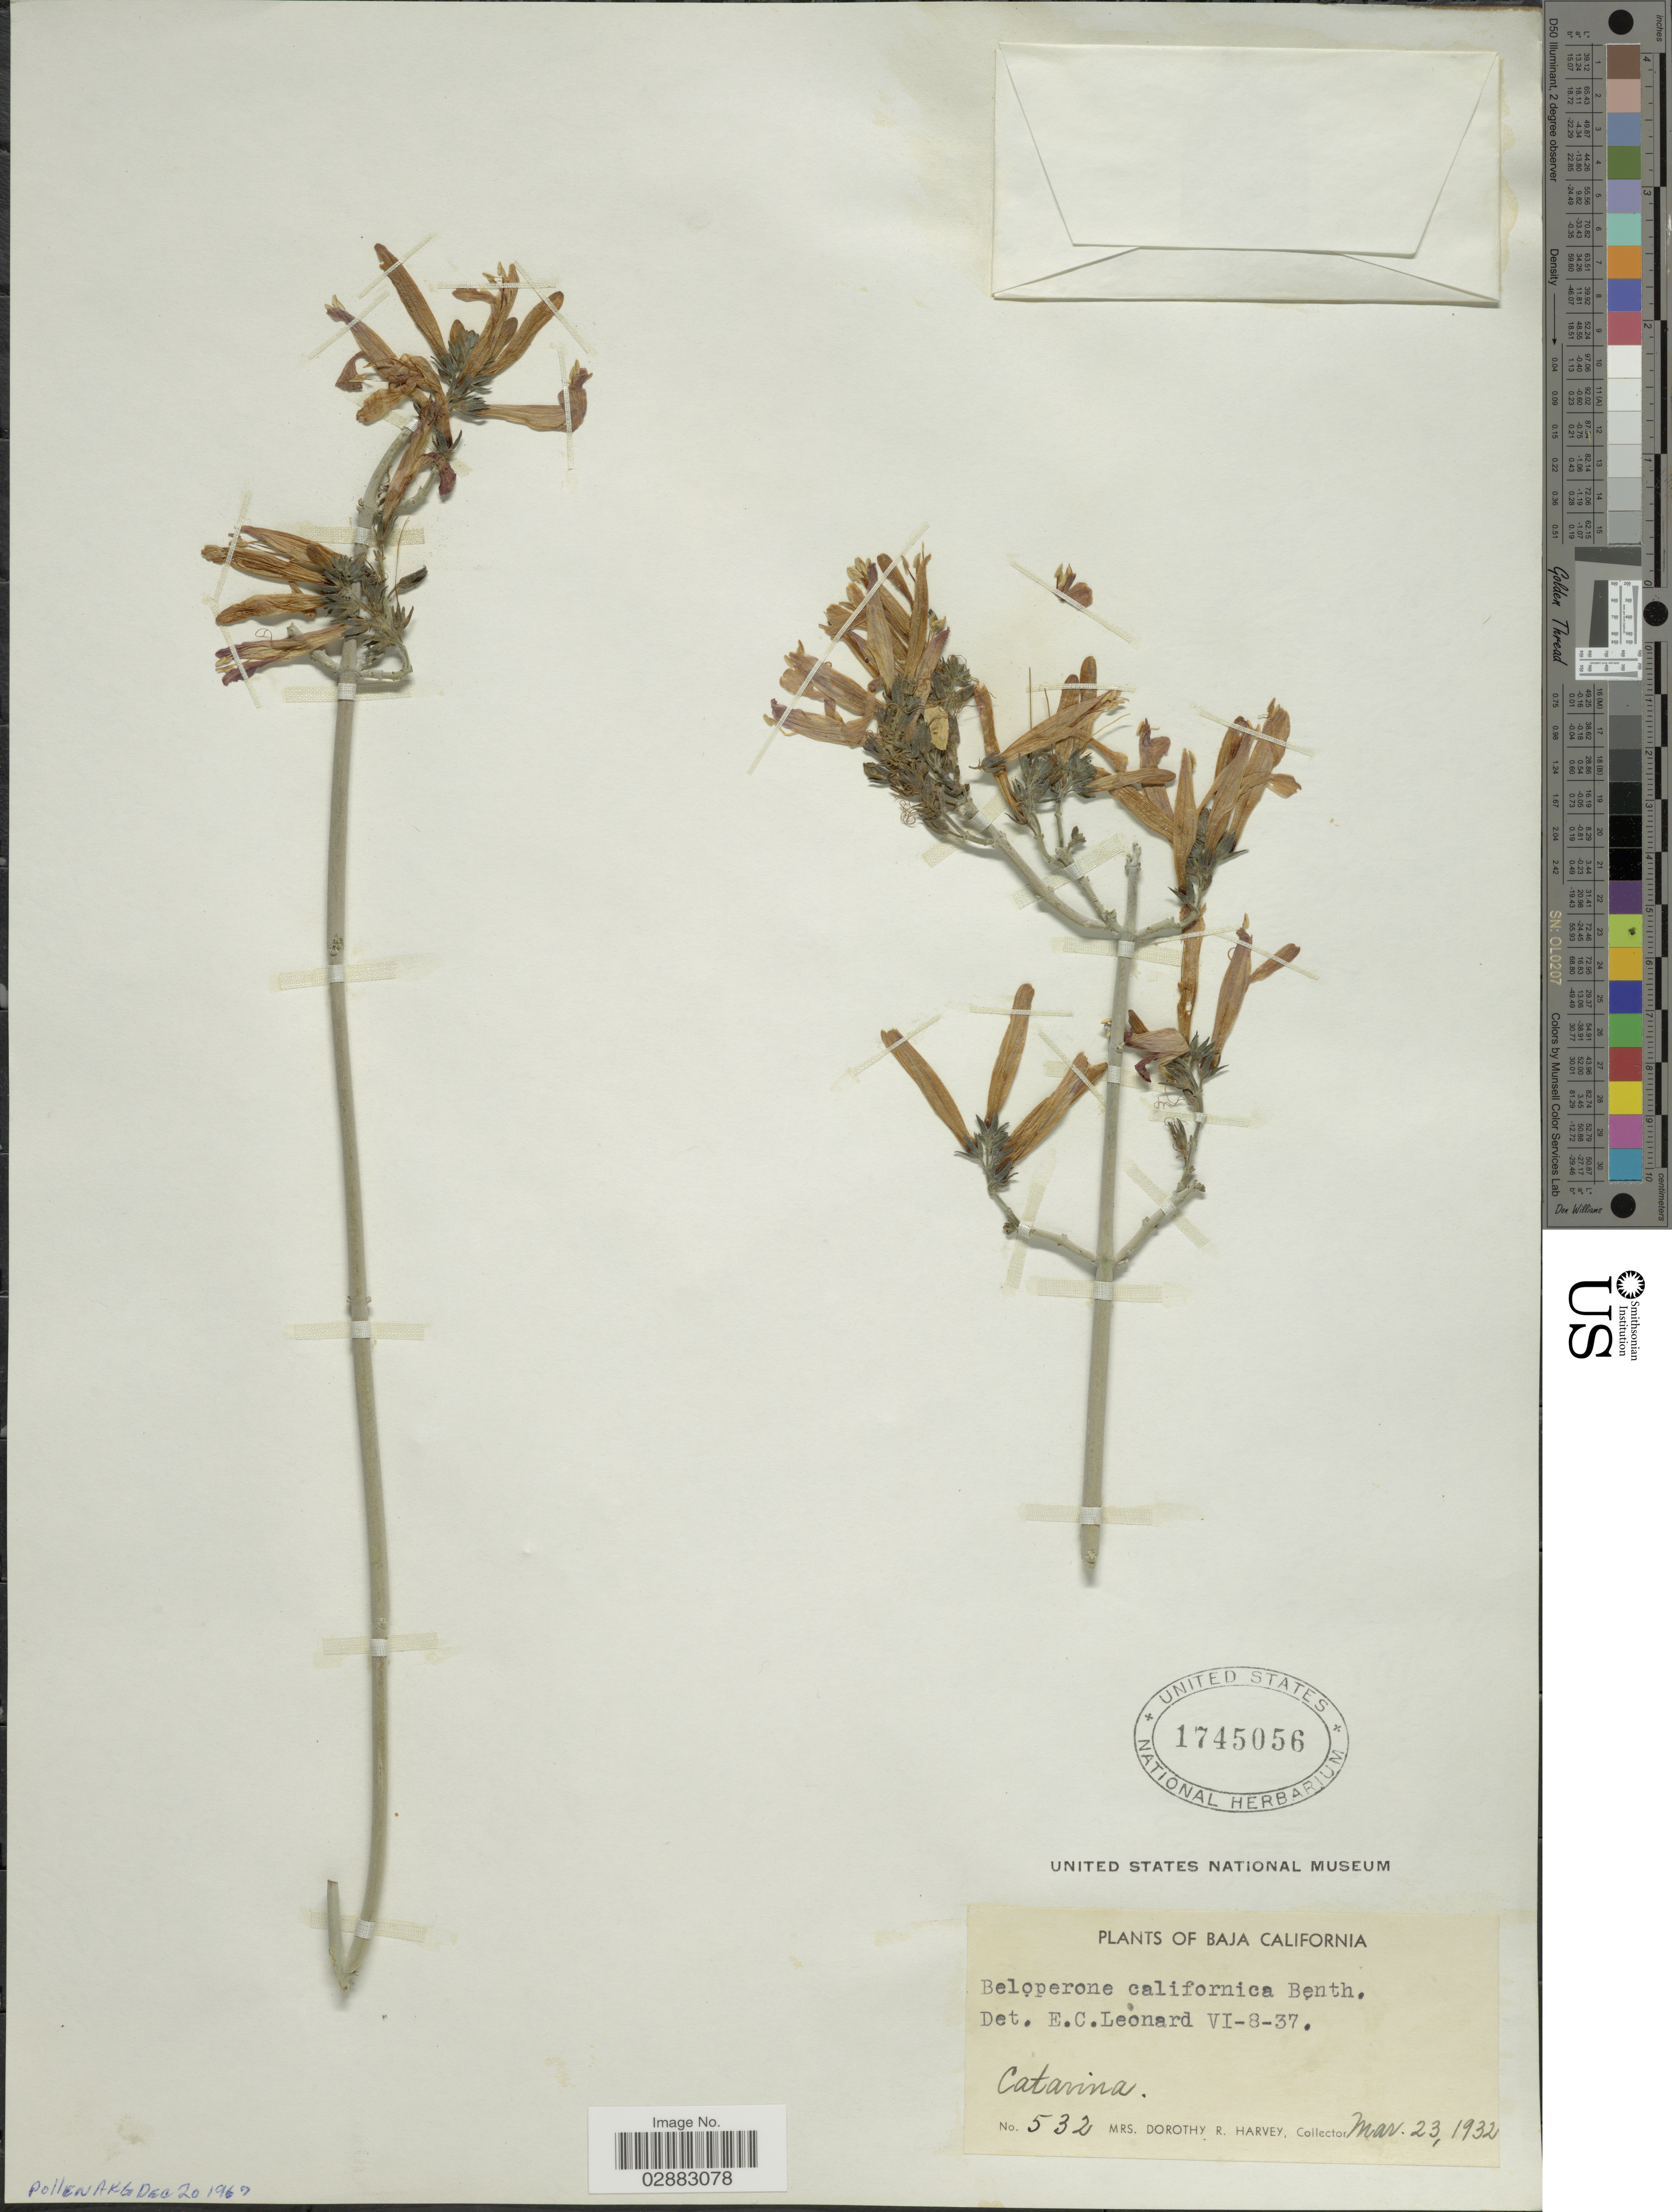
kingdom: Plantae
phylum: Tracheophyta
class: Magnoliopsida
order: Lamiales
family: Acanthaceae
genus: Beloperone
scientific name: Beloperone californica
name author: Benth.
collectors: Harvey, Mrs. D. R.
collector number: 532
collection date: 1932-03-23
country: Mexico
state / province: Baja California Norte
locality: Catavina.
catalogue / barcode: US 1745056